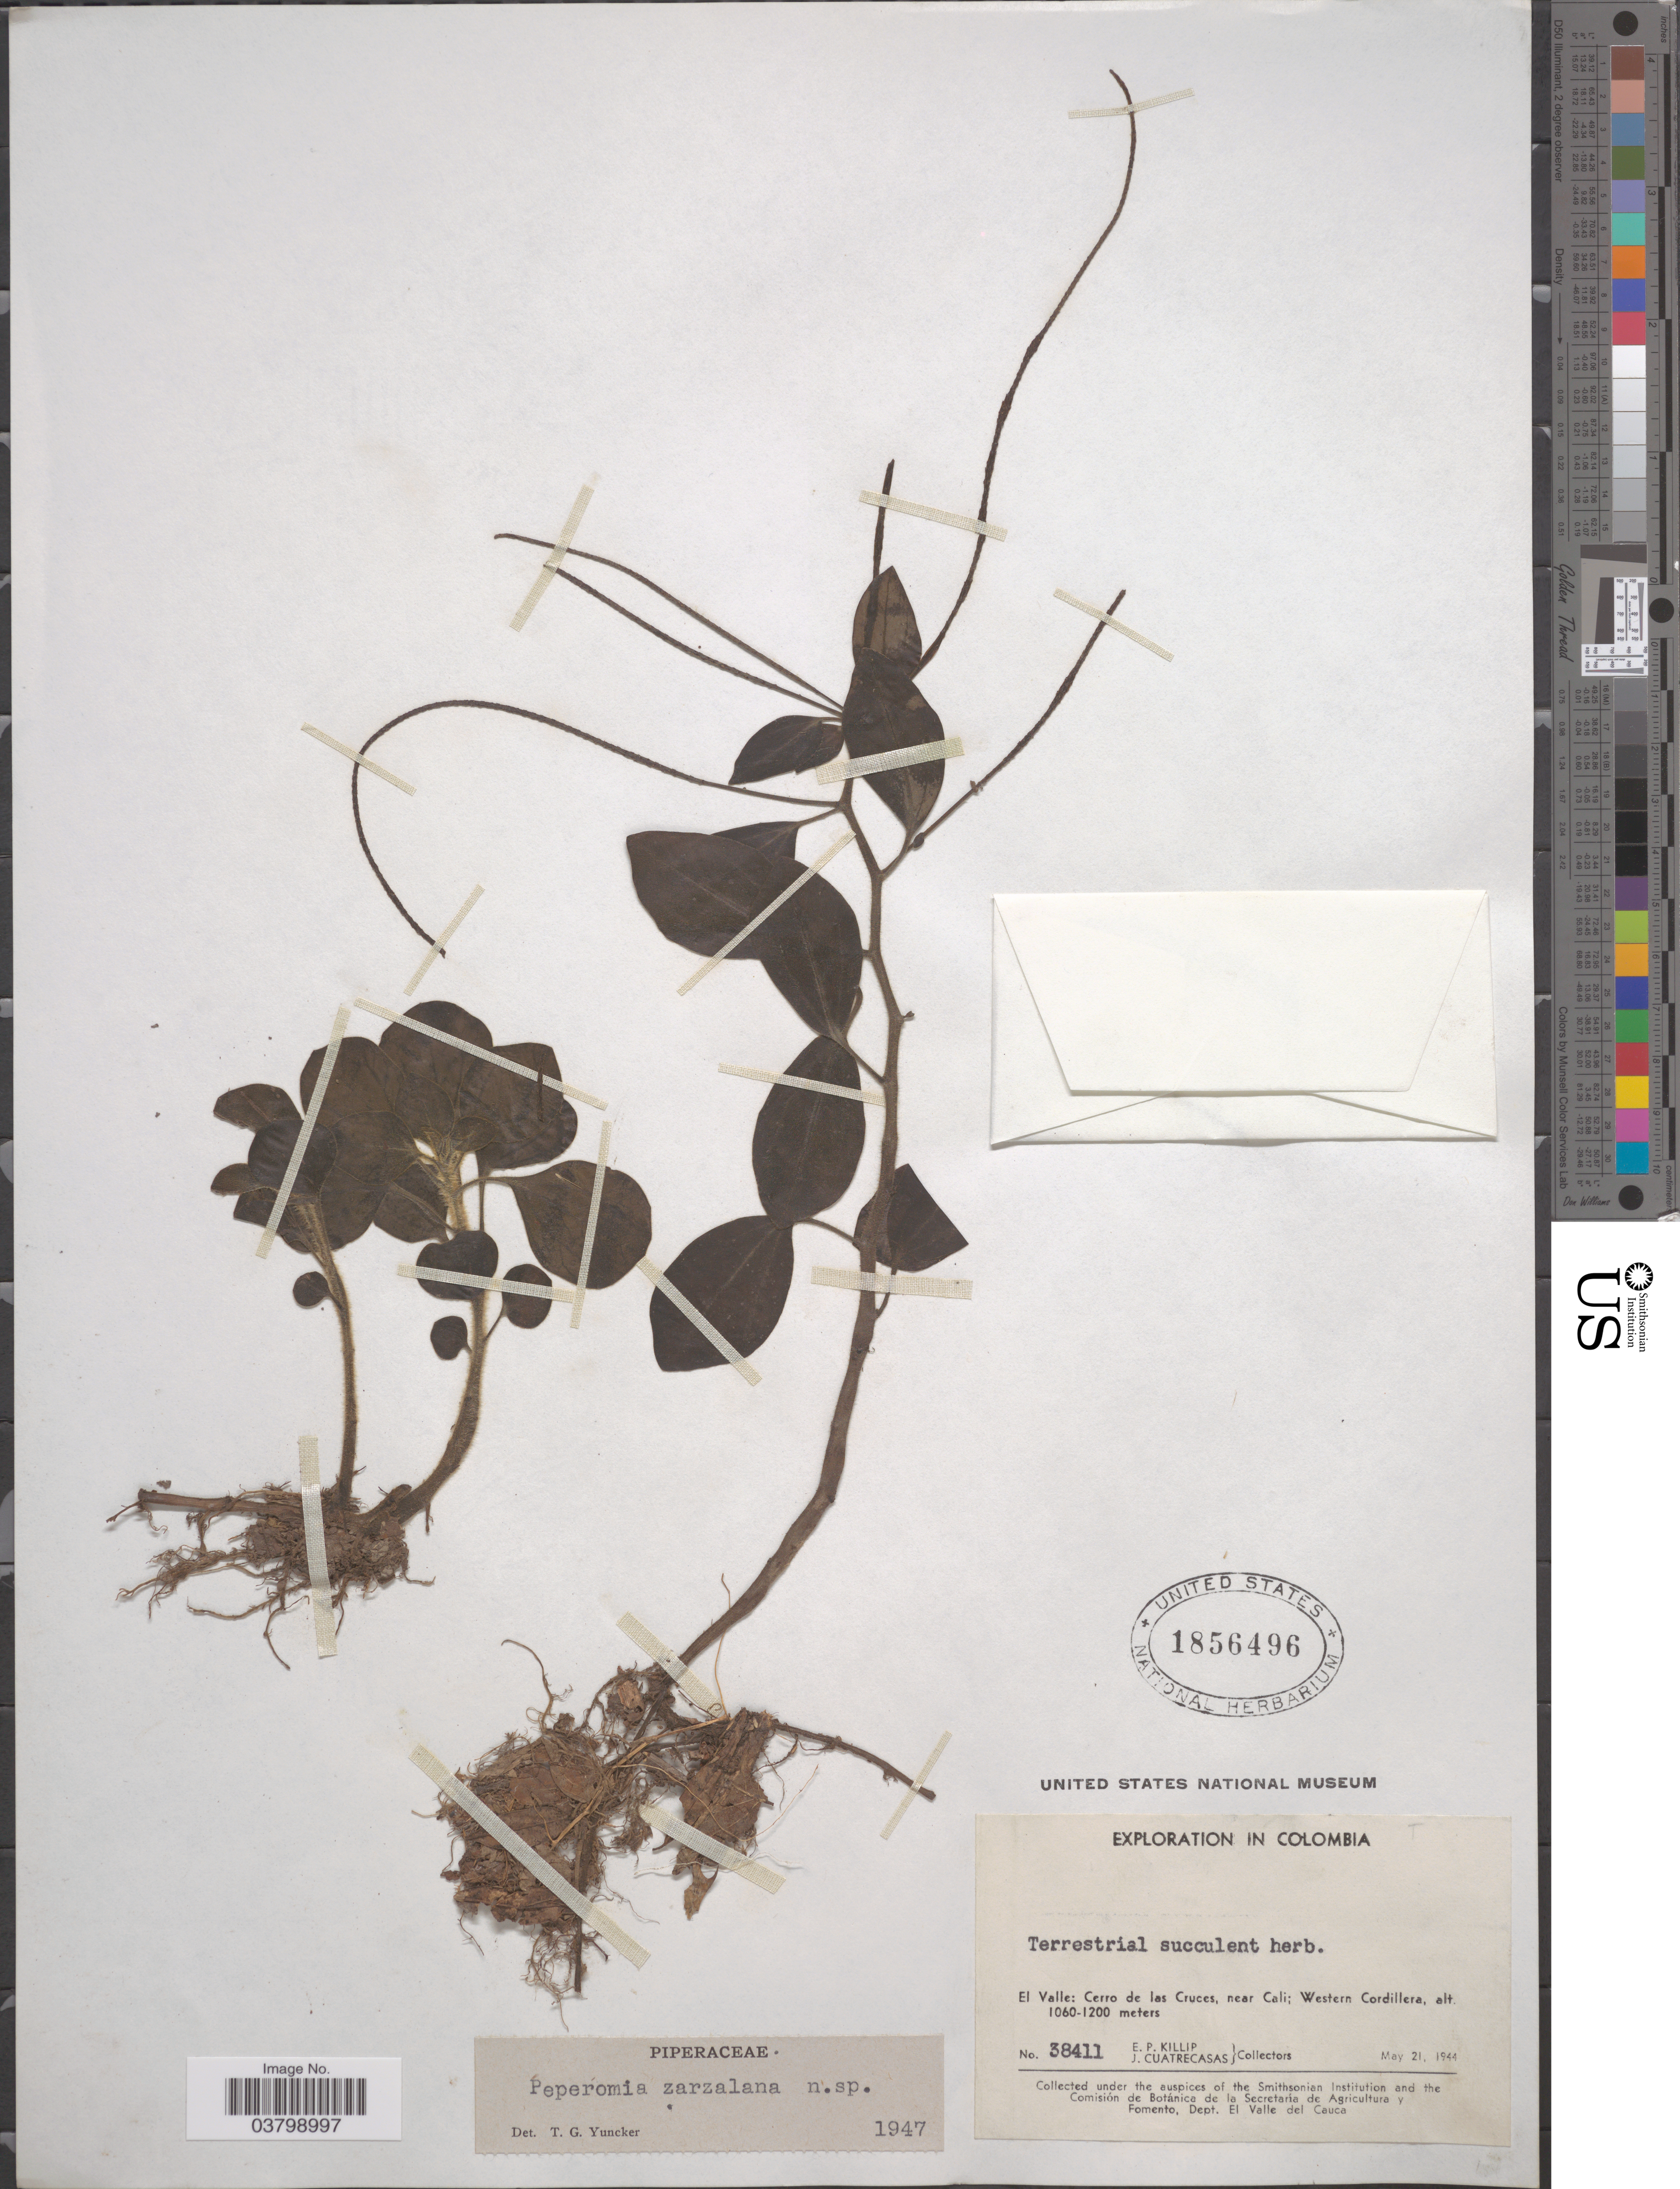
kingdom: Plantae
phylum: Tracheophyta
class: Magnoliopsida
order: Piperales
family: Piperaceae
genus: Peperomia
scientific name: Peperomia zarzalana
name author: Trel. & Yunck.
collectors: E. P. Killip & J. Cuatrecasas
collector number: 38411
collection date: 1944-05-21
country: Colombia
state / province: Valle del Cauca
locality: El Valle: Cerro de las Cruces, near Cali: Western Cordillera.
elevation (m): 1060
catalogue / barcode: US 1856496